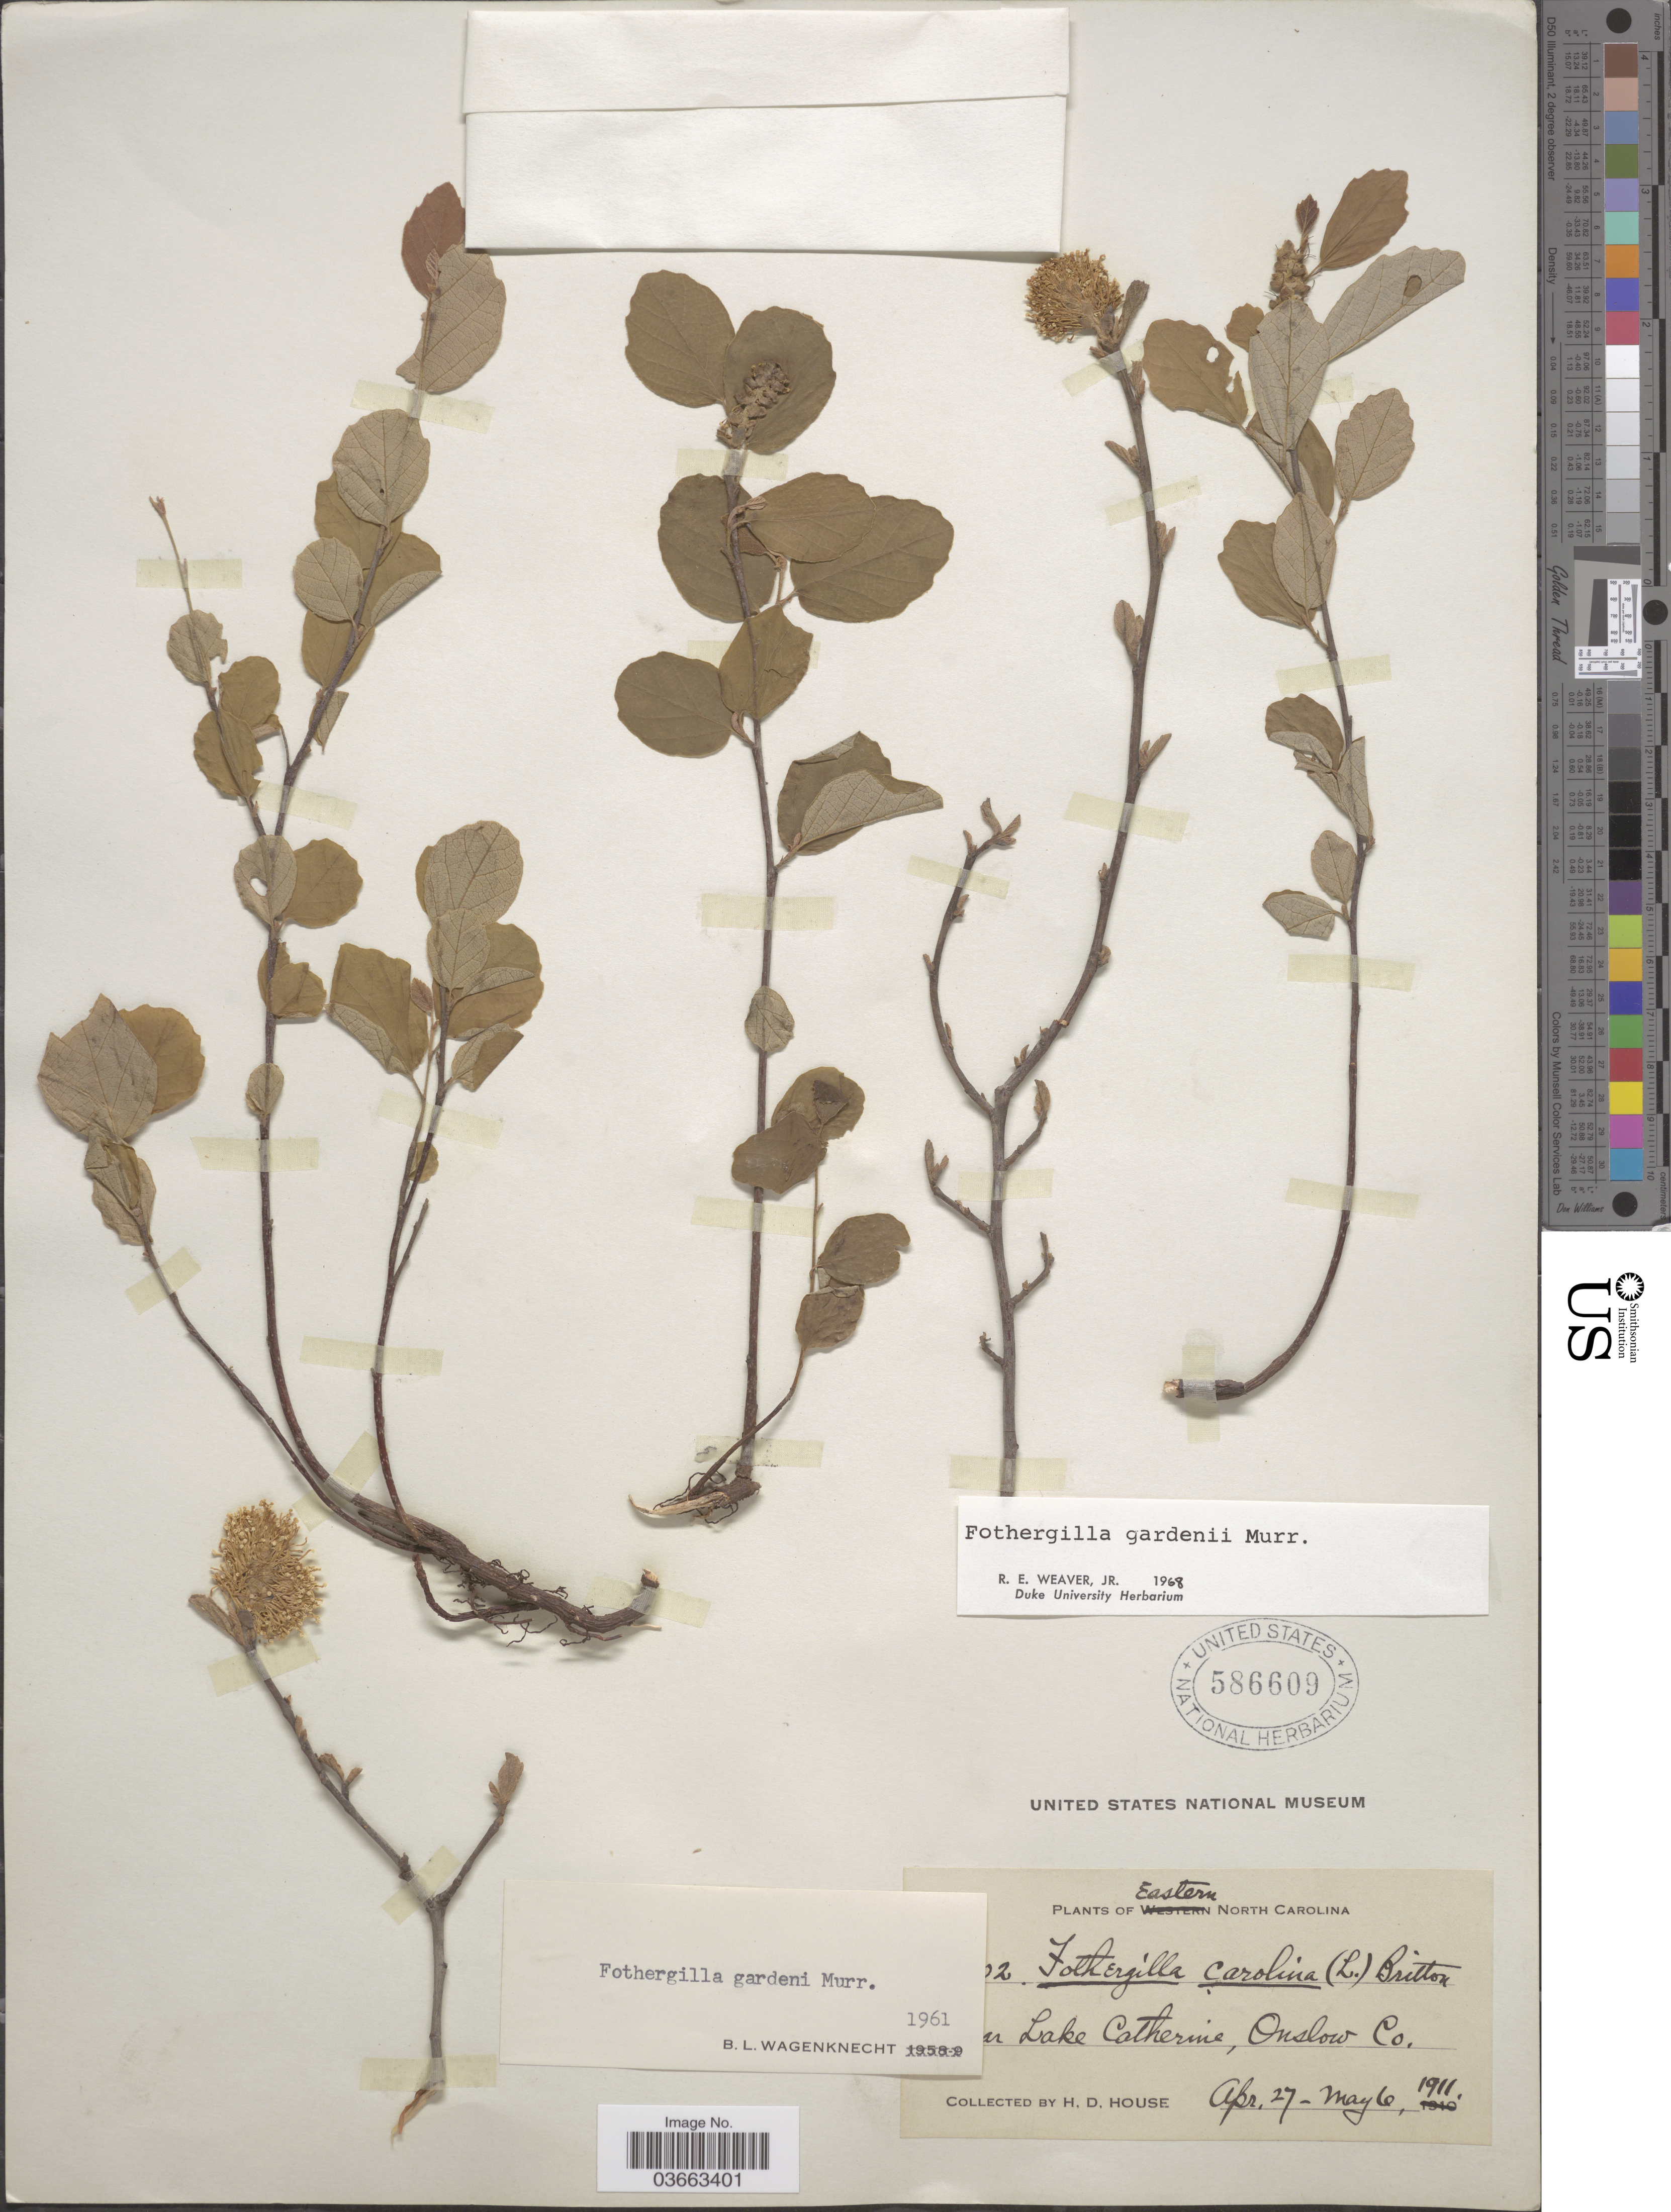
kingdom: Plantae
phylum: Tracheophyta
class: Magnoliopsida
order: Saxifragales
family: Hamamelidaceae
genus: Fothergilla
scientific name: Fothergilla gardenii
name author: L.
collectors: H. D. House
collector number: !2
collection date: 1911-04-27/1911-05-06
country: United States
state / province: North Carolina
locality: Eastern North Carolina. !ar Lake Catherine, Onslow Co.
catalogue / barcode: US 586609